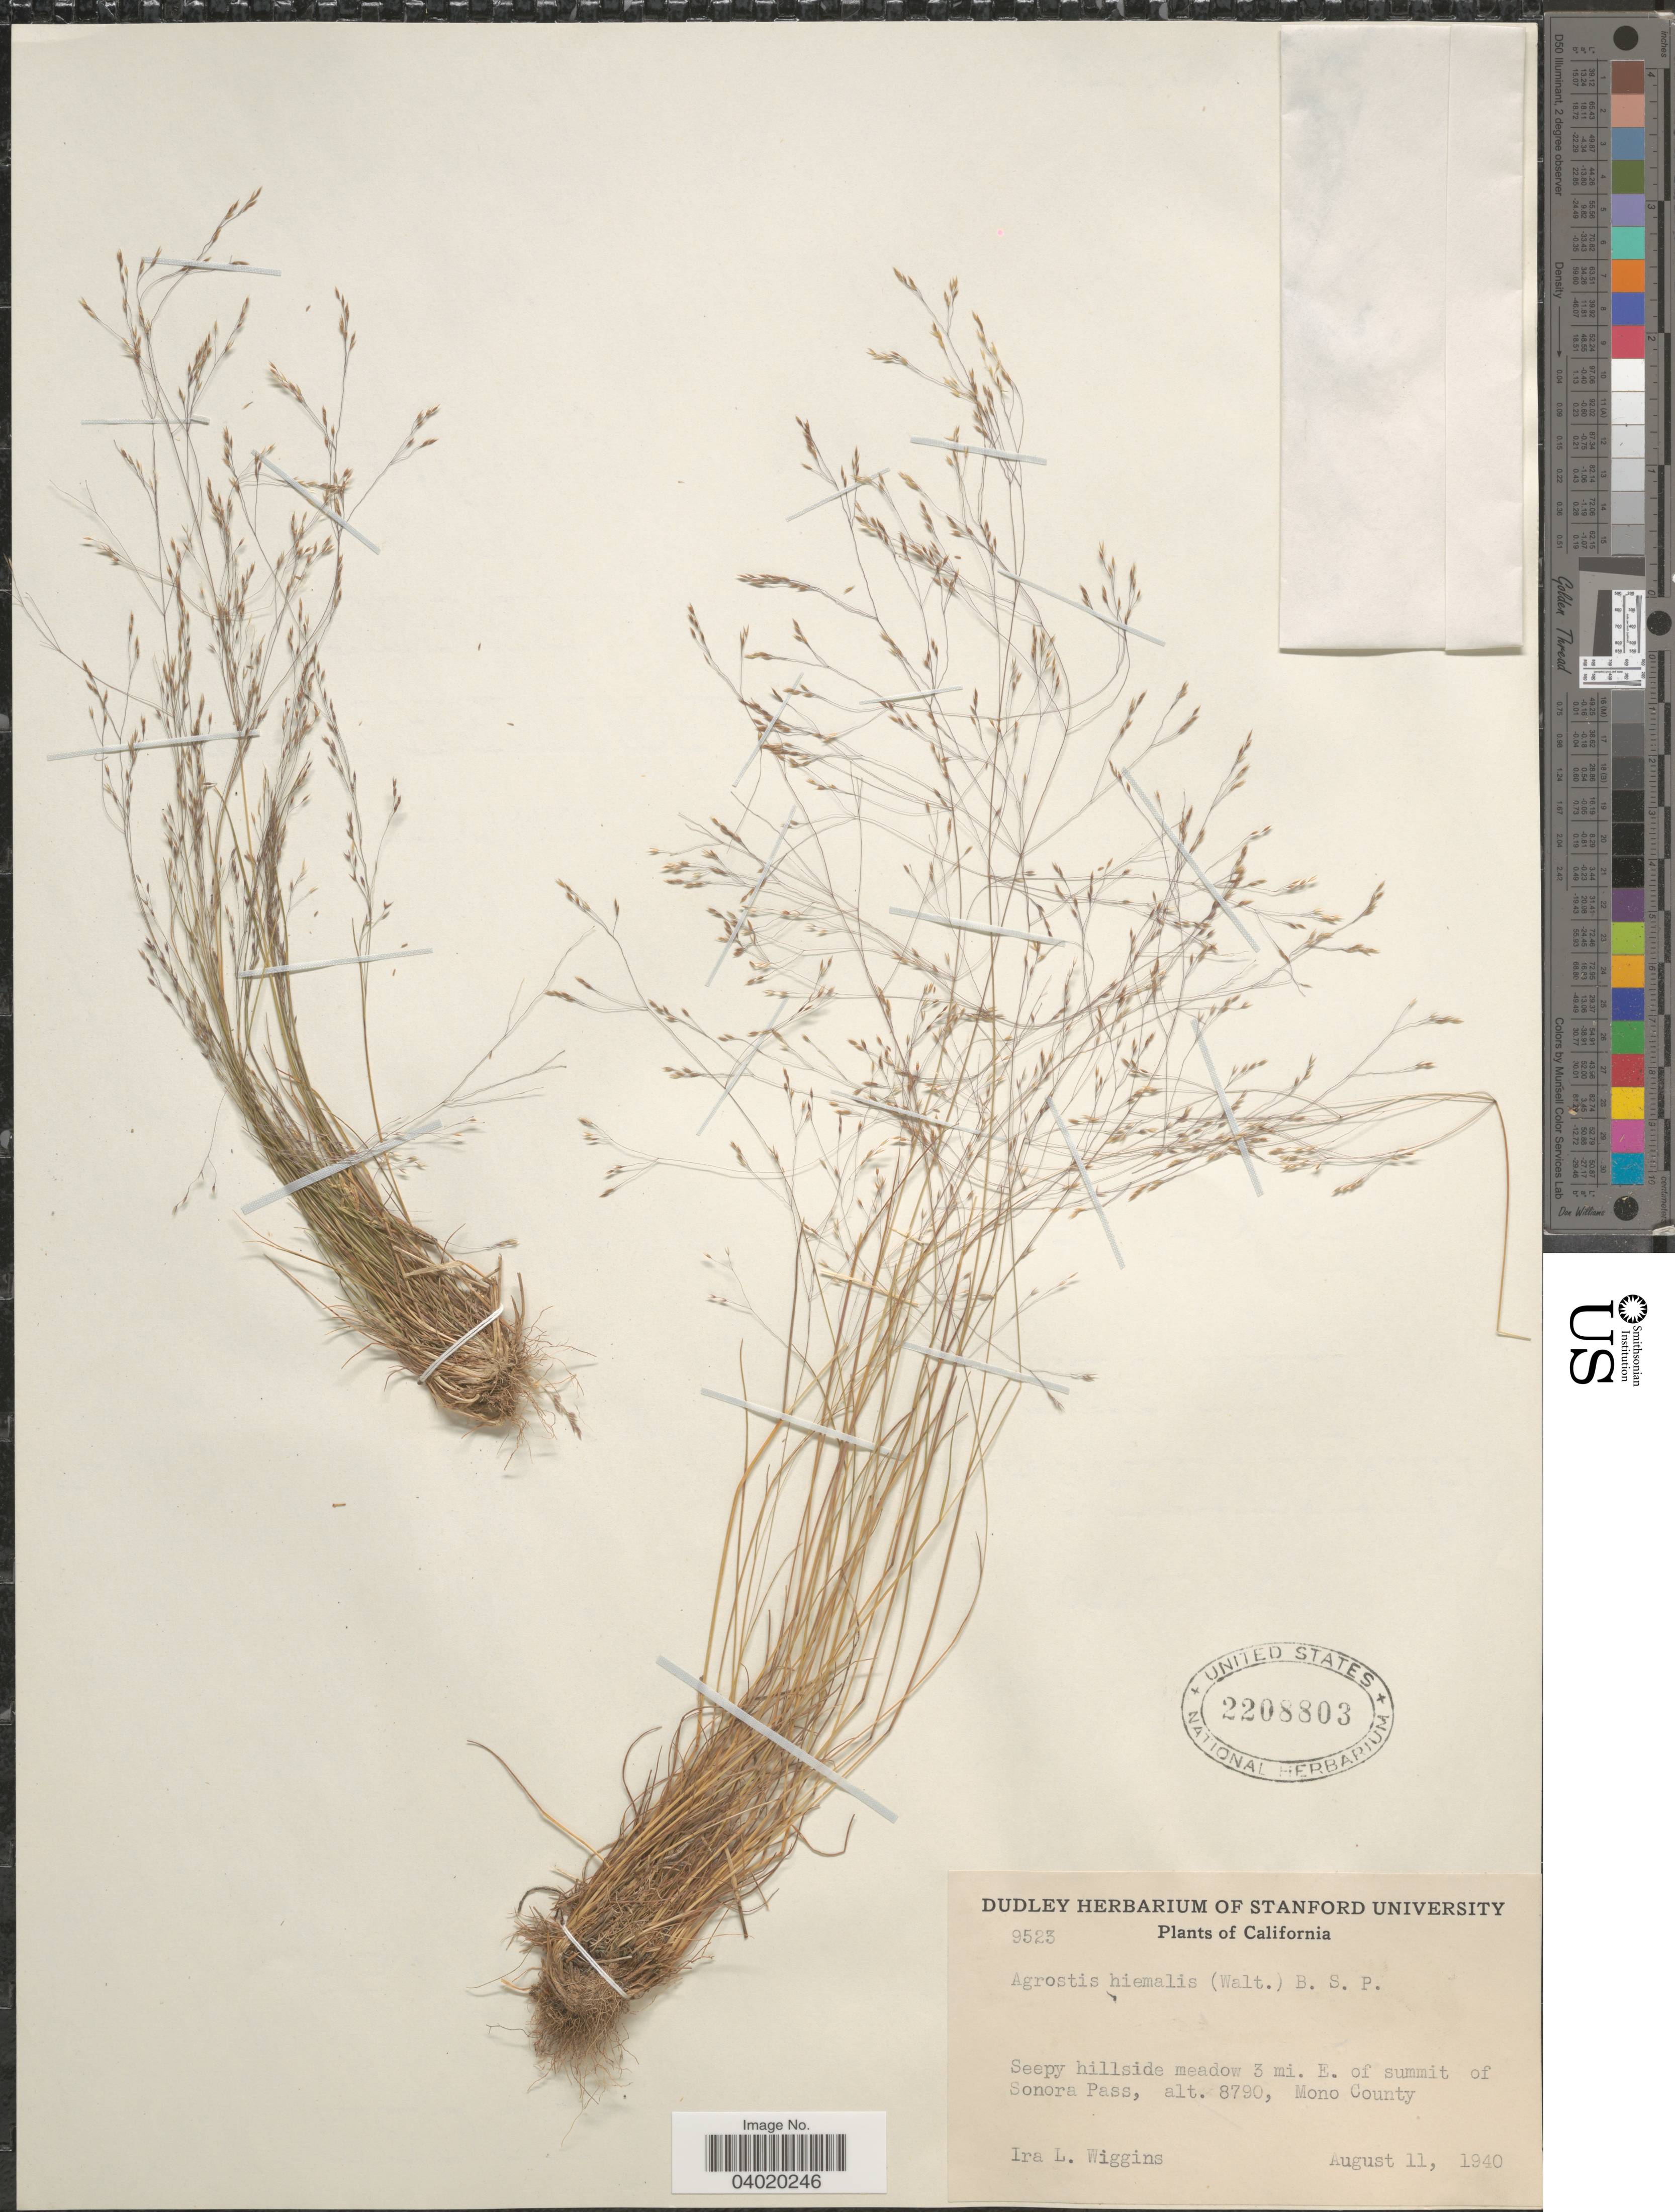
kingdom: Plantae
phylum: Tracheophyta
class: Liliopsida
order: Poales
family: Poaceae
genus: Agrostis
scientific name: Agrostis hyemalis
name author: (Walter) Britton et al.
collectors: I. L. Wiggins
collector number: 9523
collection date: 1940-08-11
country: United States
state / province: California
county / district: Mono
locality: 3 mi. E. of summit of Sonora Pass, Mono County.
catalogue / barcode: US 2208803